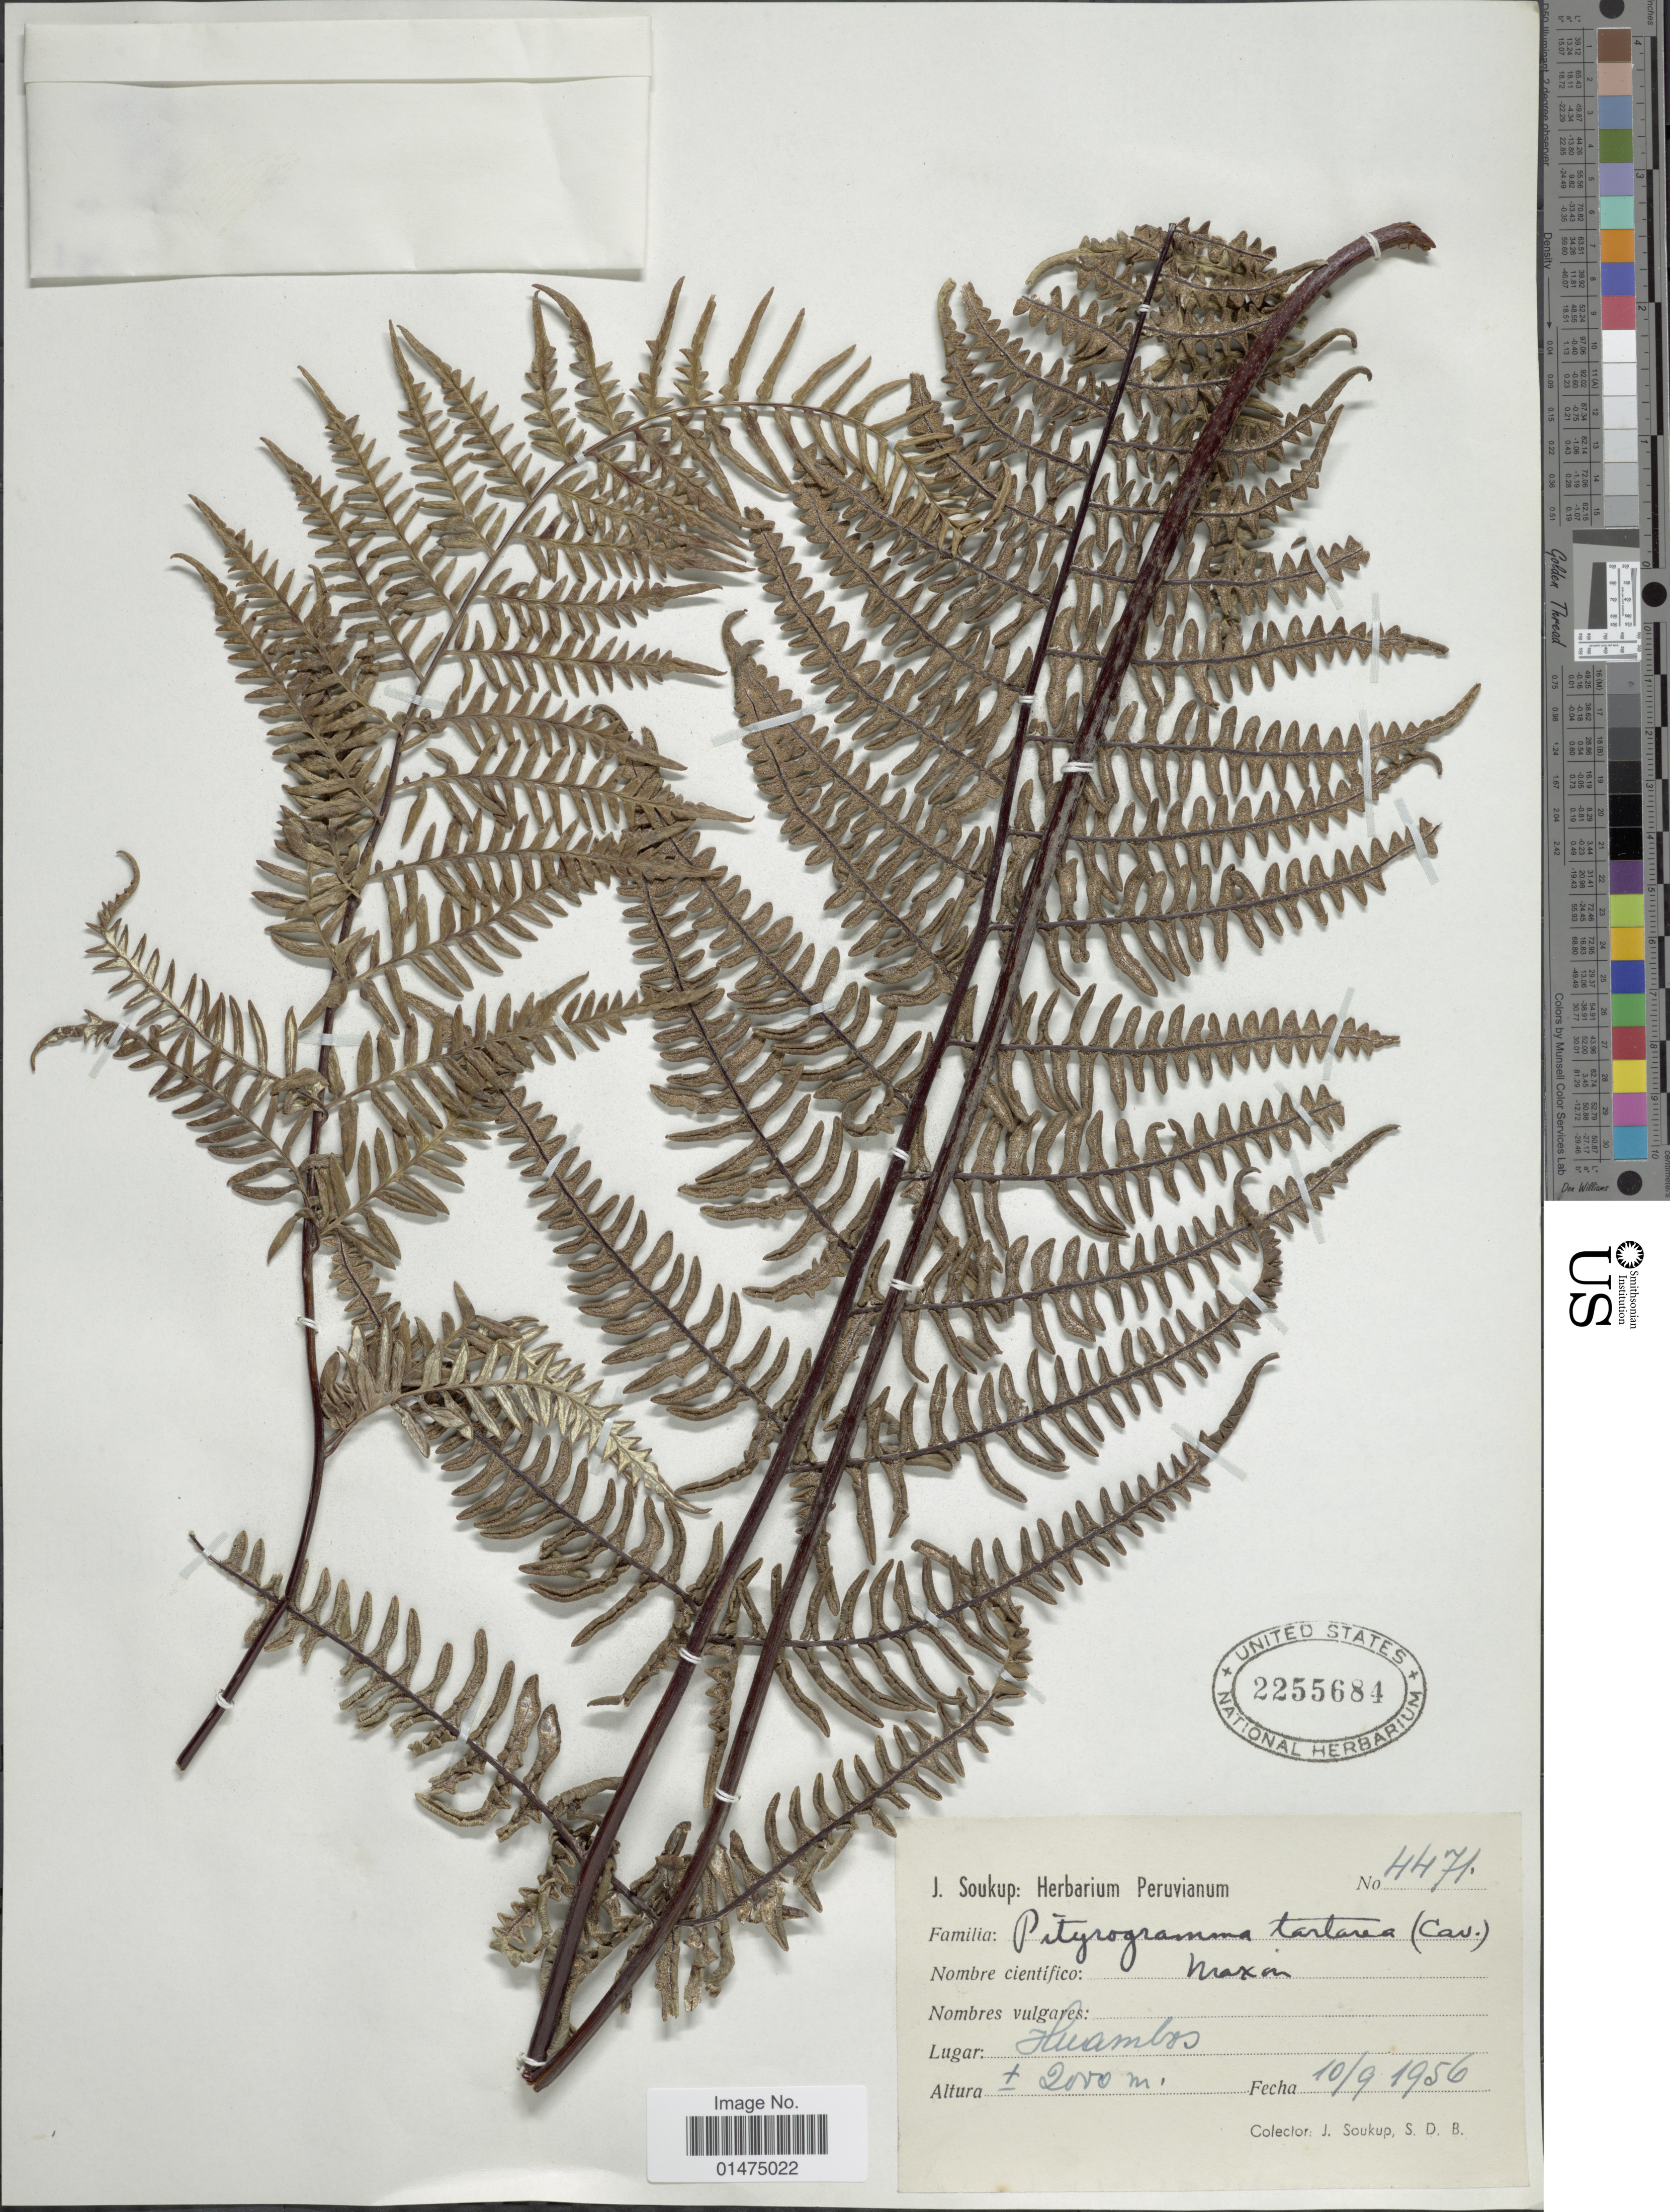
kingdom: Plantae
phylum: Tracheophyta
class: Polypodiopsida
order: Polypodiales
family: Pteridaceae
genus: Pityrogramma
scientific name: Pityrogramma ebenea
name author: (L.) Proctor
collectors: J. Soukup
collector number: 4471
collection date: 1956-09-10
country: Peru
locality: Huambos, Peruvianum.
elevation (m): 2000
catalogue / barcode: US 2255684